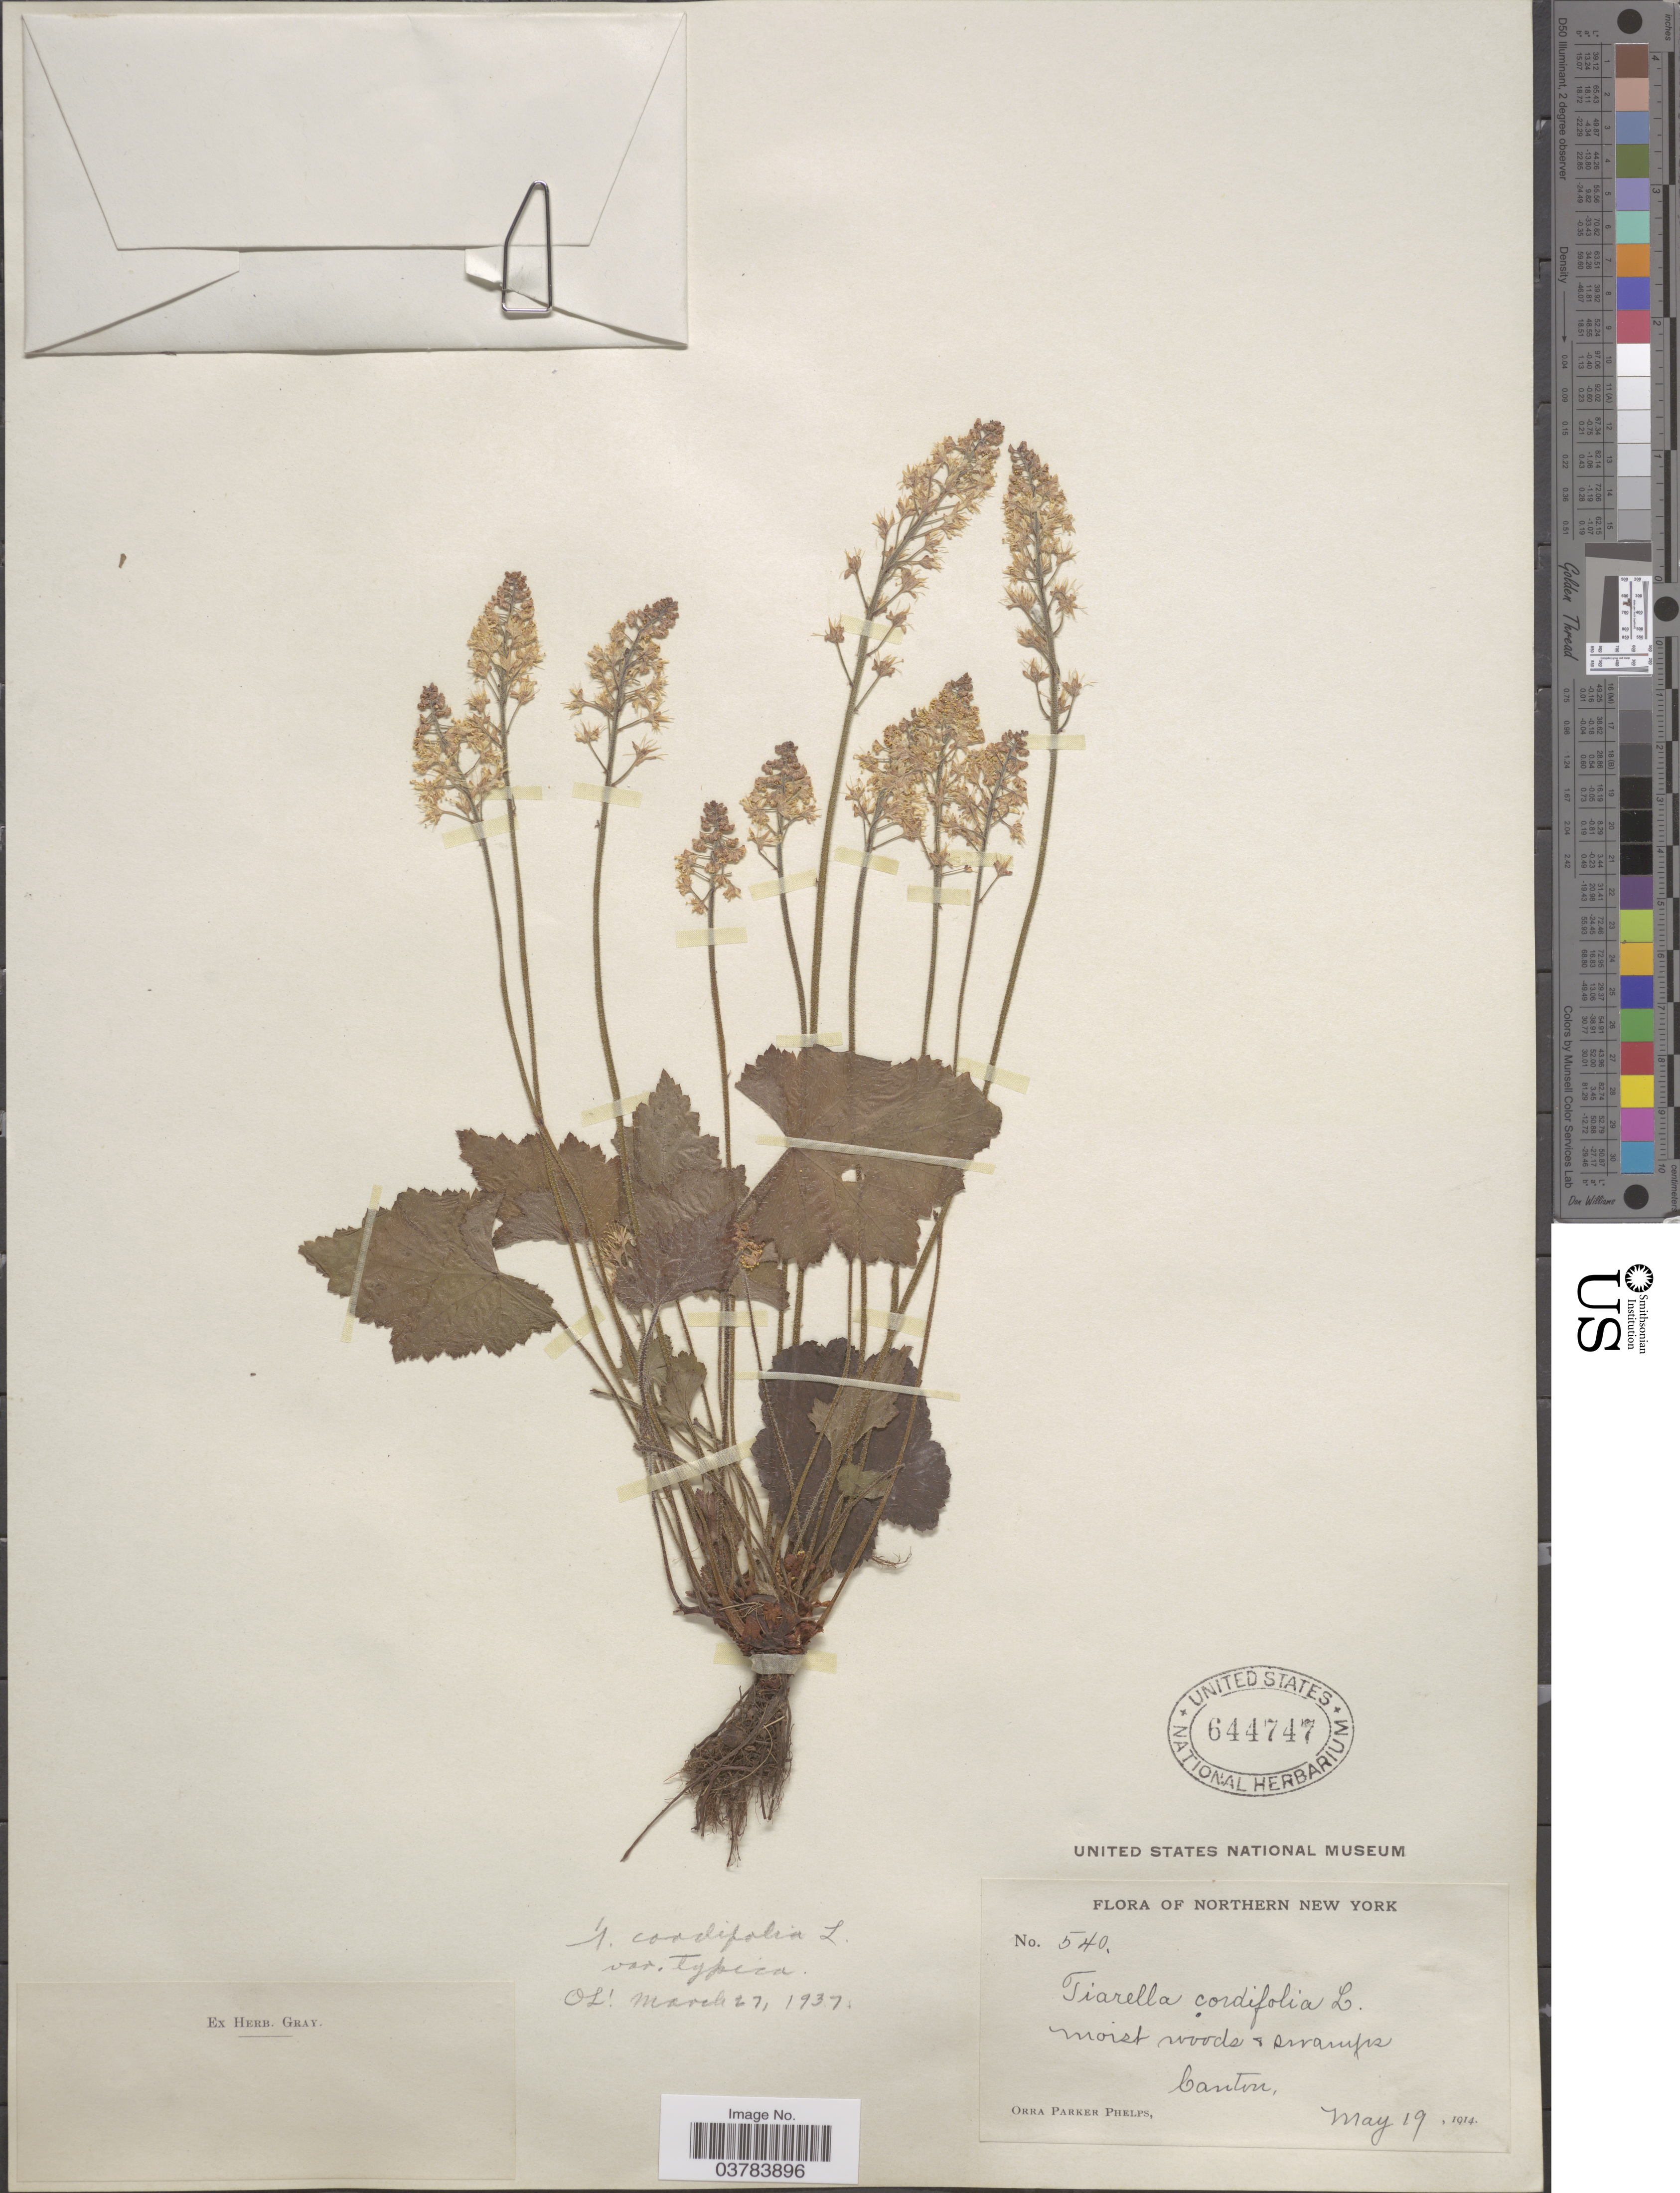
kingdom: Plantae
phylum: Tracheophyta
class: Magnoliopsida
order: Saxifragales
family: Saxifragaceae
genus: Tiarella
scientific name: Tiarella cordifolia var. typica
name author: Lakela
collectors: O. P. Phelps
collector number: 540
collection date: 1915-05-19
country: United States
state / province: New York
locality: Northern New York. Canton.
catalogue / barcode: US 644747